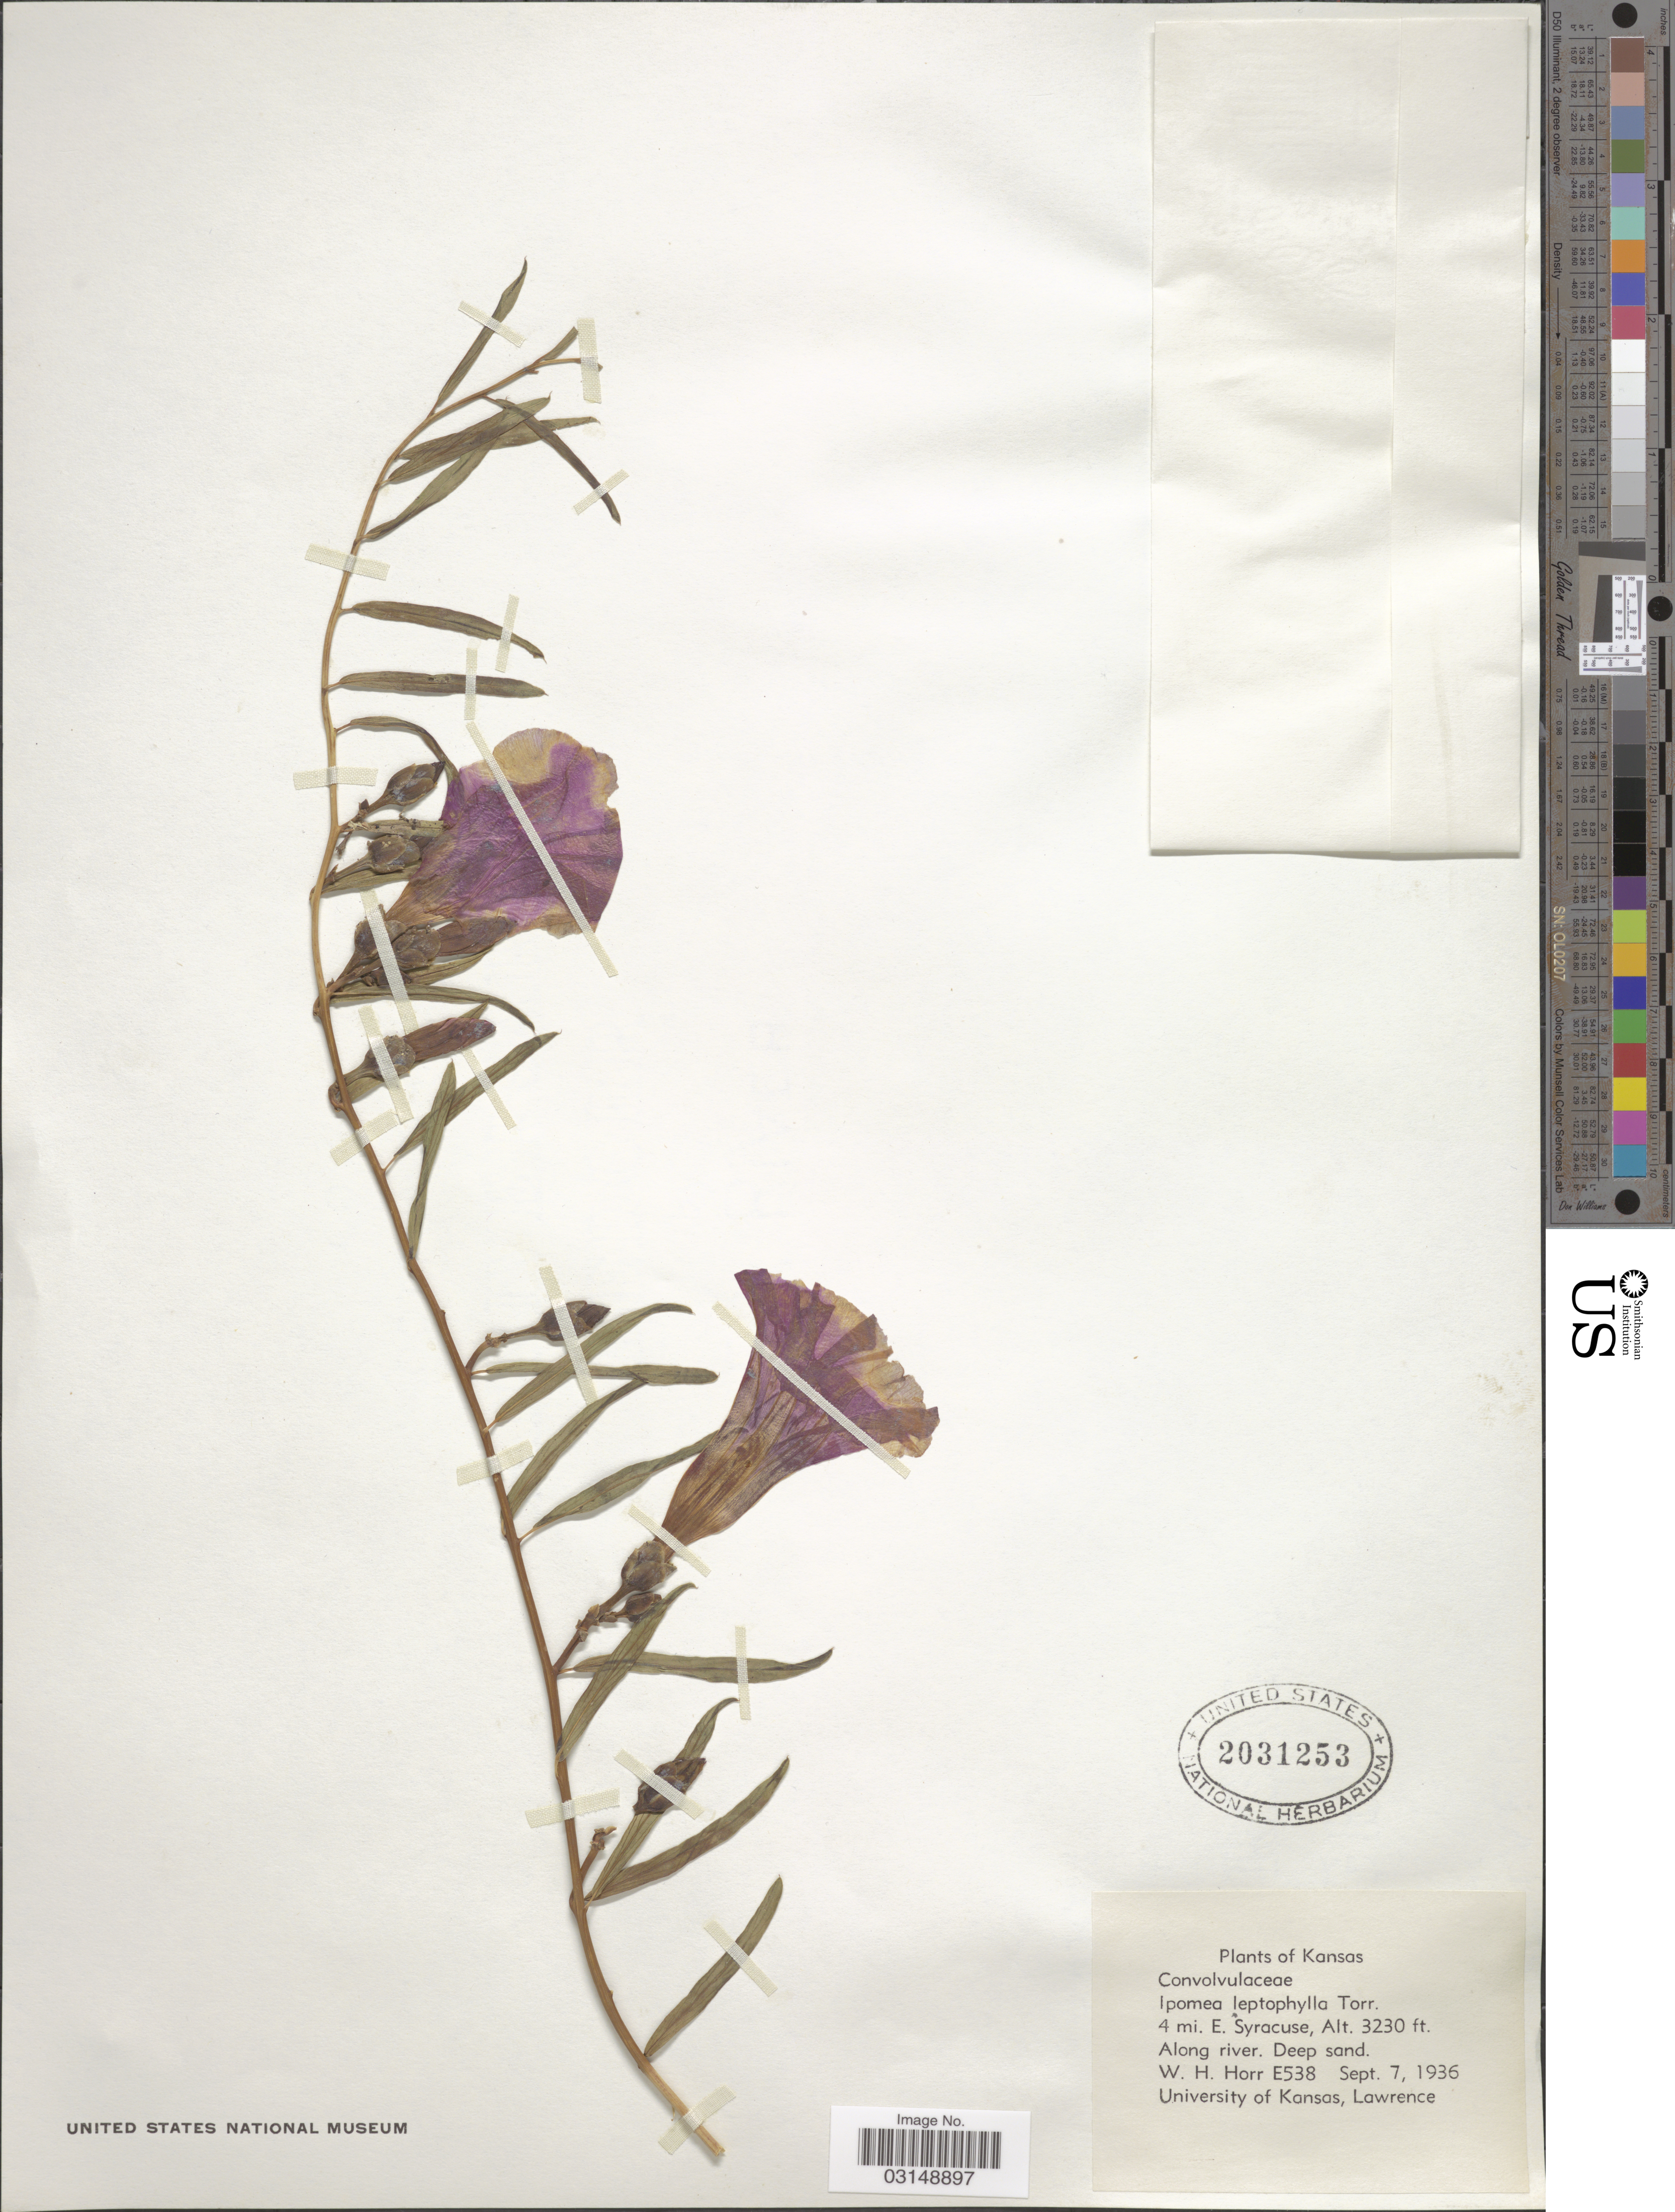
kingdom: Plantae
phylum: Tracheophyta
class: Magnoliopsida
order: Solanales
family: Convolvulaceae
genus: Ipomoea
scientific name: Ipomoea leptophylla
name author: Torr.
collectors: W. H. Horr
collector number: E538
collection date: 1936-09-07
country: United States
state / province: Kansas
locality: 4 mi. E. Syracuse. Along river.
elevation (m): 985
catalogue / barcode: US 2031253